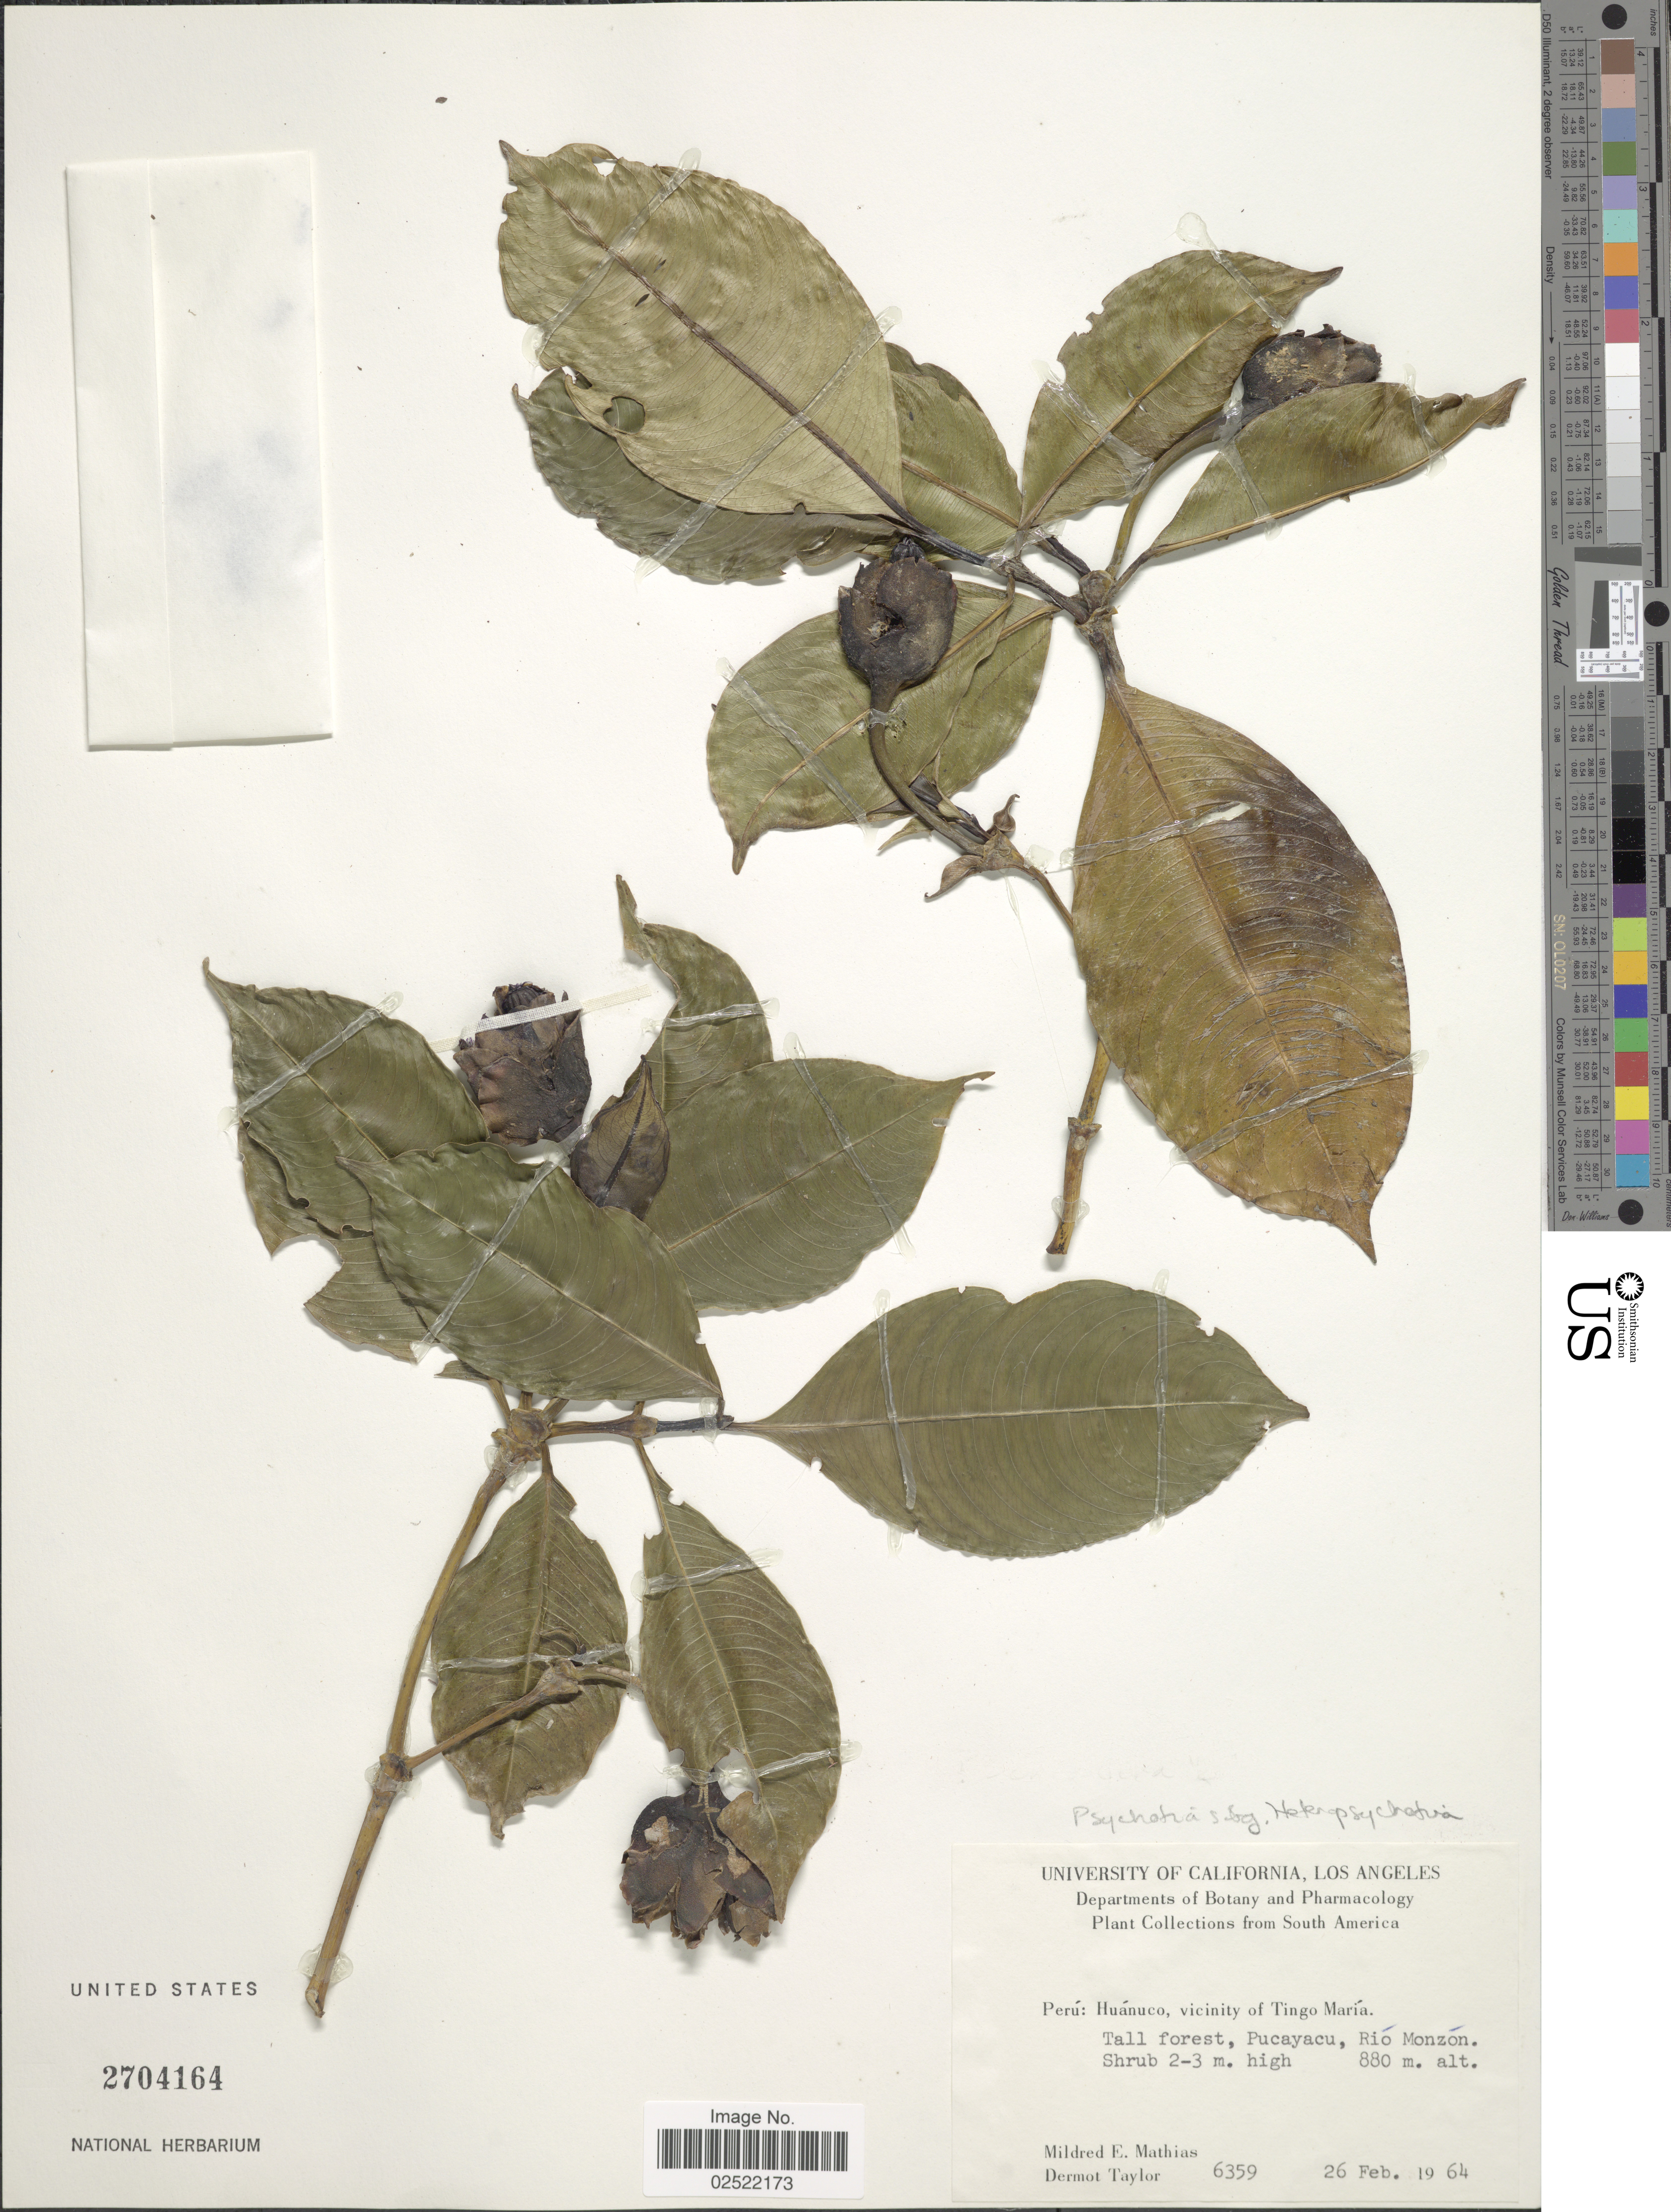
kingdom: Plantae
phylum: Tracheophyta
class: Magnoliopsida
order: Gentianales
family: Rubiaceae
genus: Psychotria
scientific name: Psychotria sp.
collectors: M. E. Mathias & D. Taylor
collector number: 6359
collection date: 1964-02-26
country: Peru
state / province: Huánuco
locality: Peru: Huanuco, vicinity of Tingo Maria. Tall forest, Pucayacu, Rio Monzon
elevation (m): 880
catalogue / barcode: US 2704164